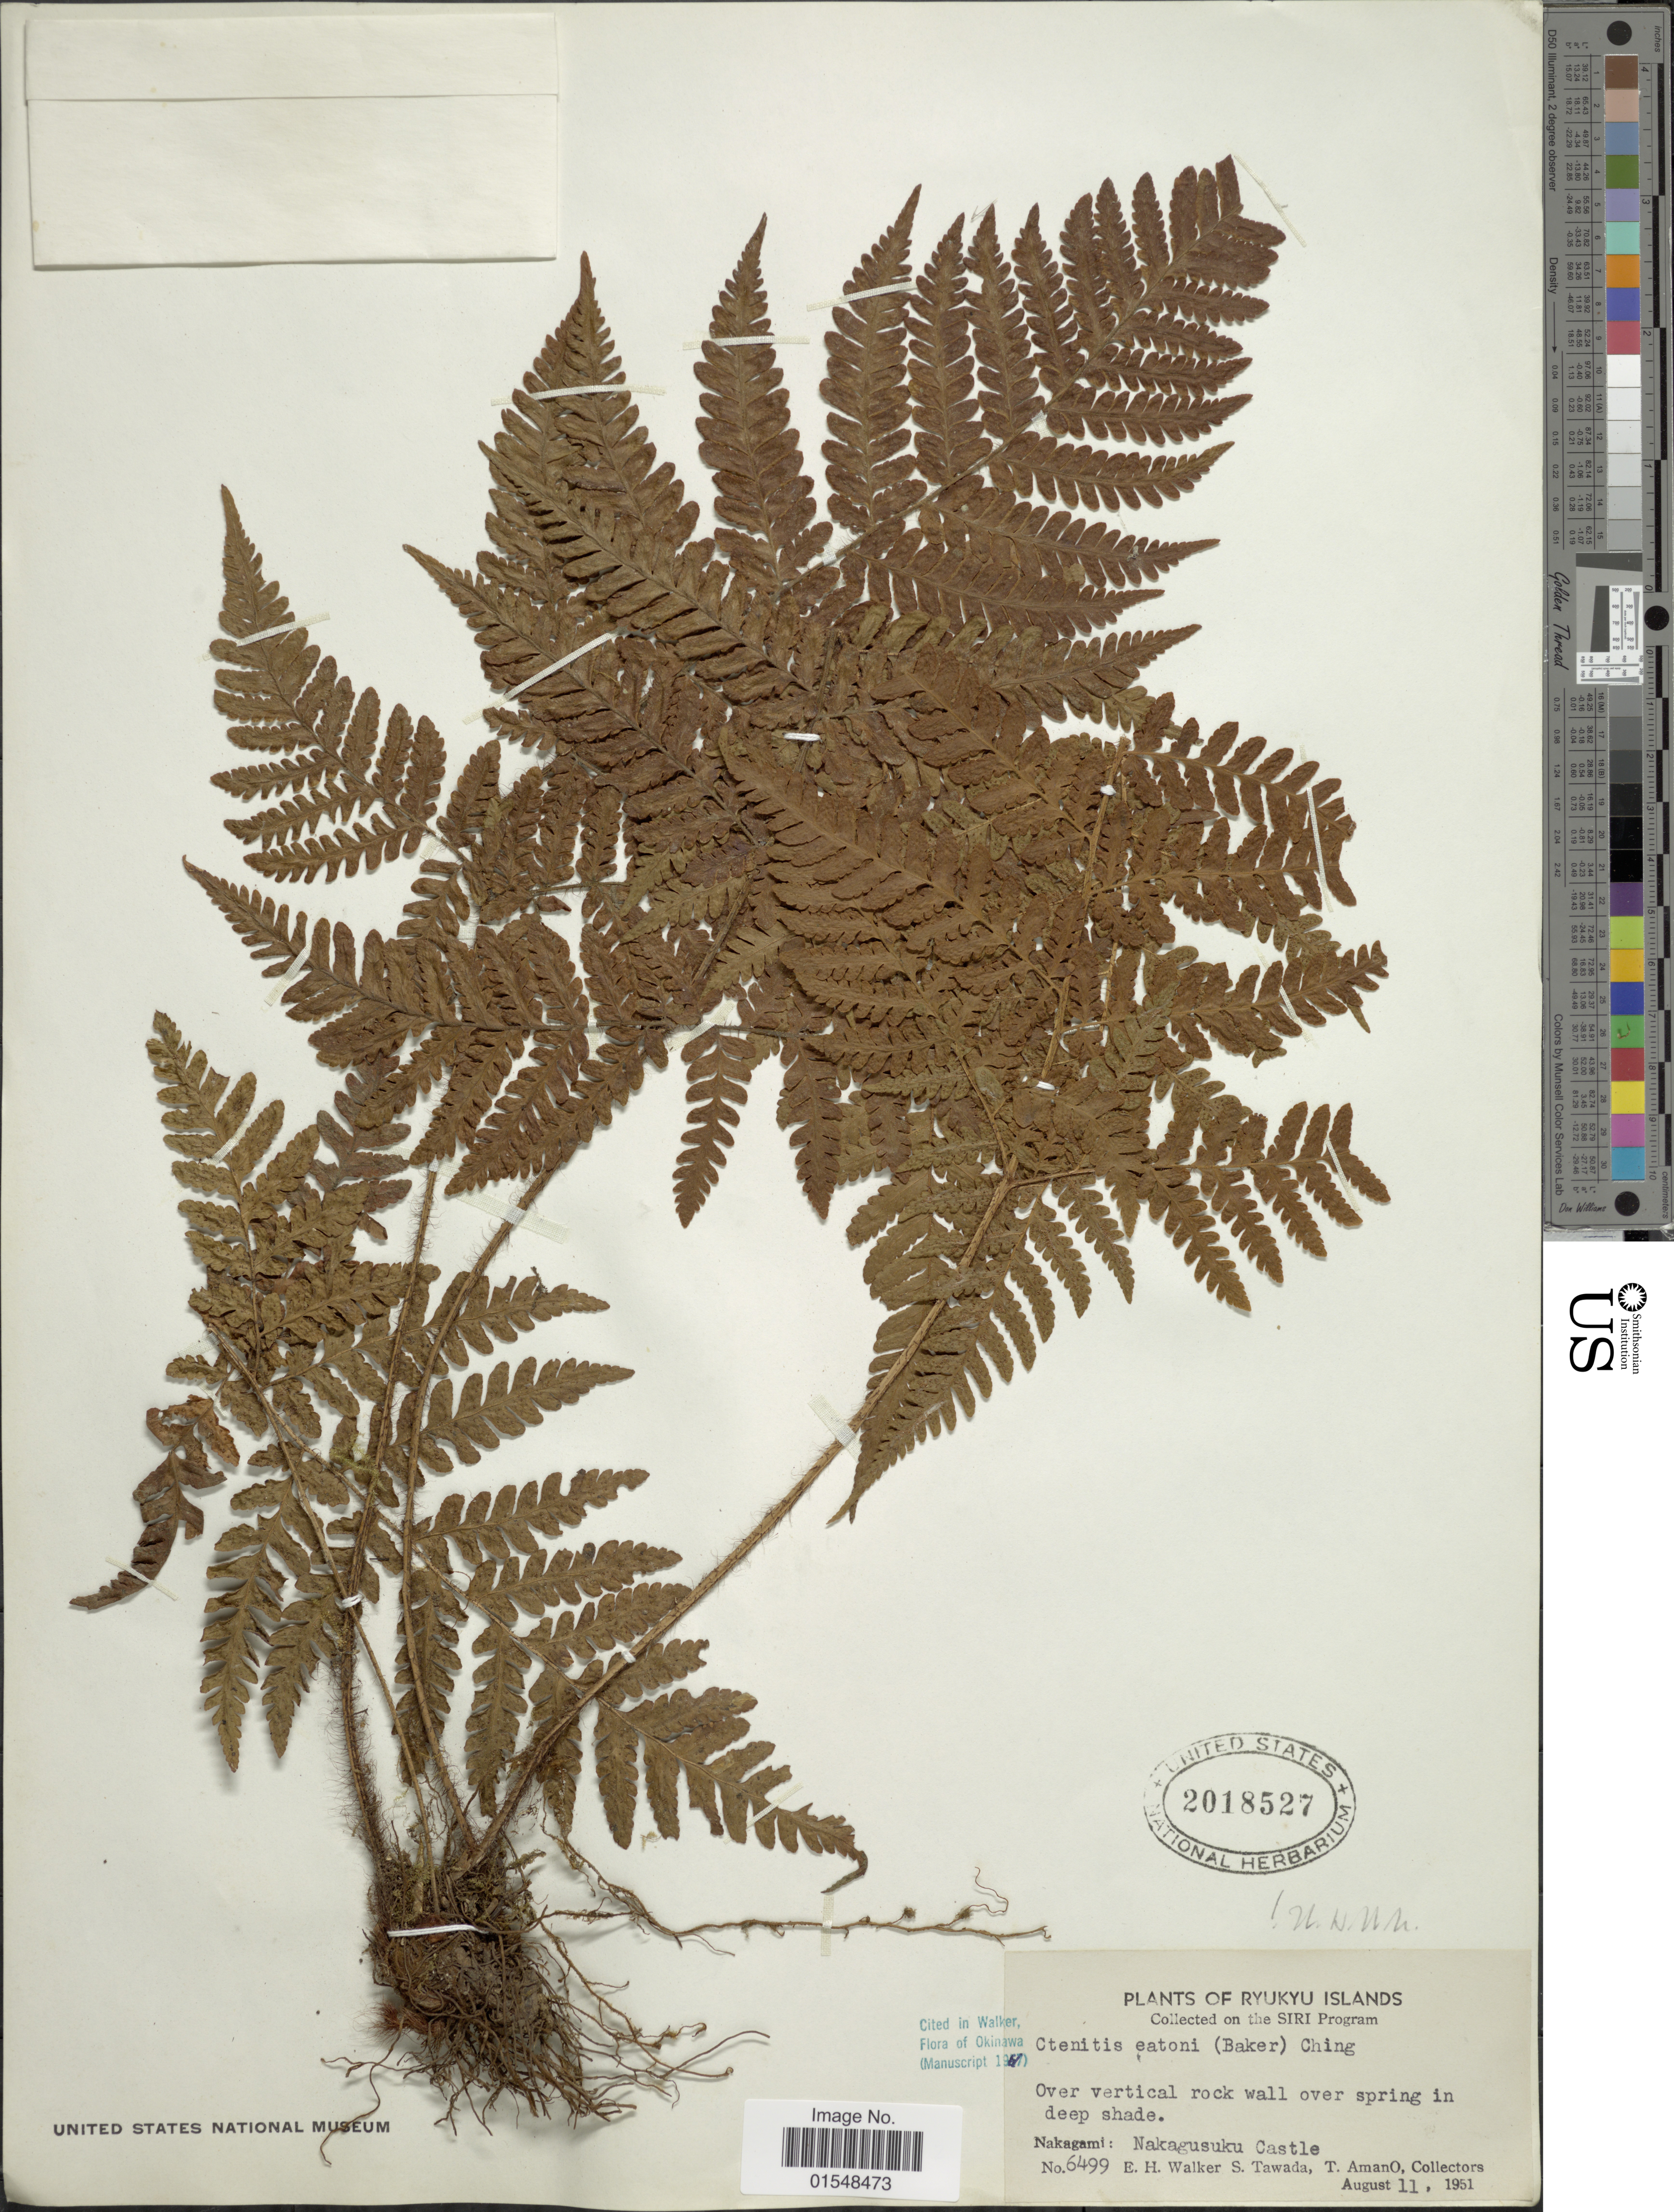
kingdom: Plantae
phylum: Tracheophyta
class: Polypodiopsida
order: Polypodiales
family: Dryopteridaceae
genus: Ctenitis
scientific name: Ctenitis eatonii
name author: (Baker) Ching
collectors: E. H. Walker, S. Tawada & T. Amano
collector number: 6499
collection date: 1951-09-11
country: Japan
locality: Ryukyu Islands, Nakagami: Nakagusuku Castle, over vertical rock wall over spring in deep shade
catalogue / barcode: US 2018527